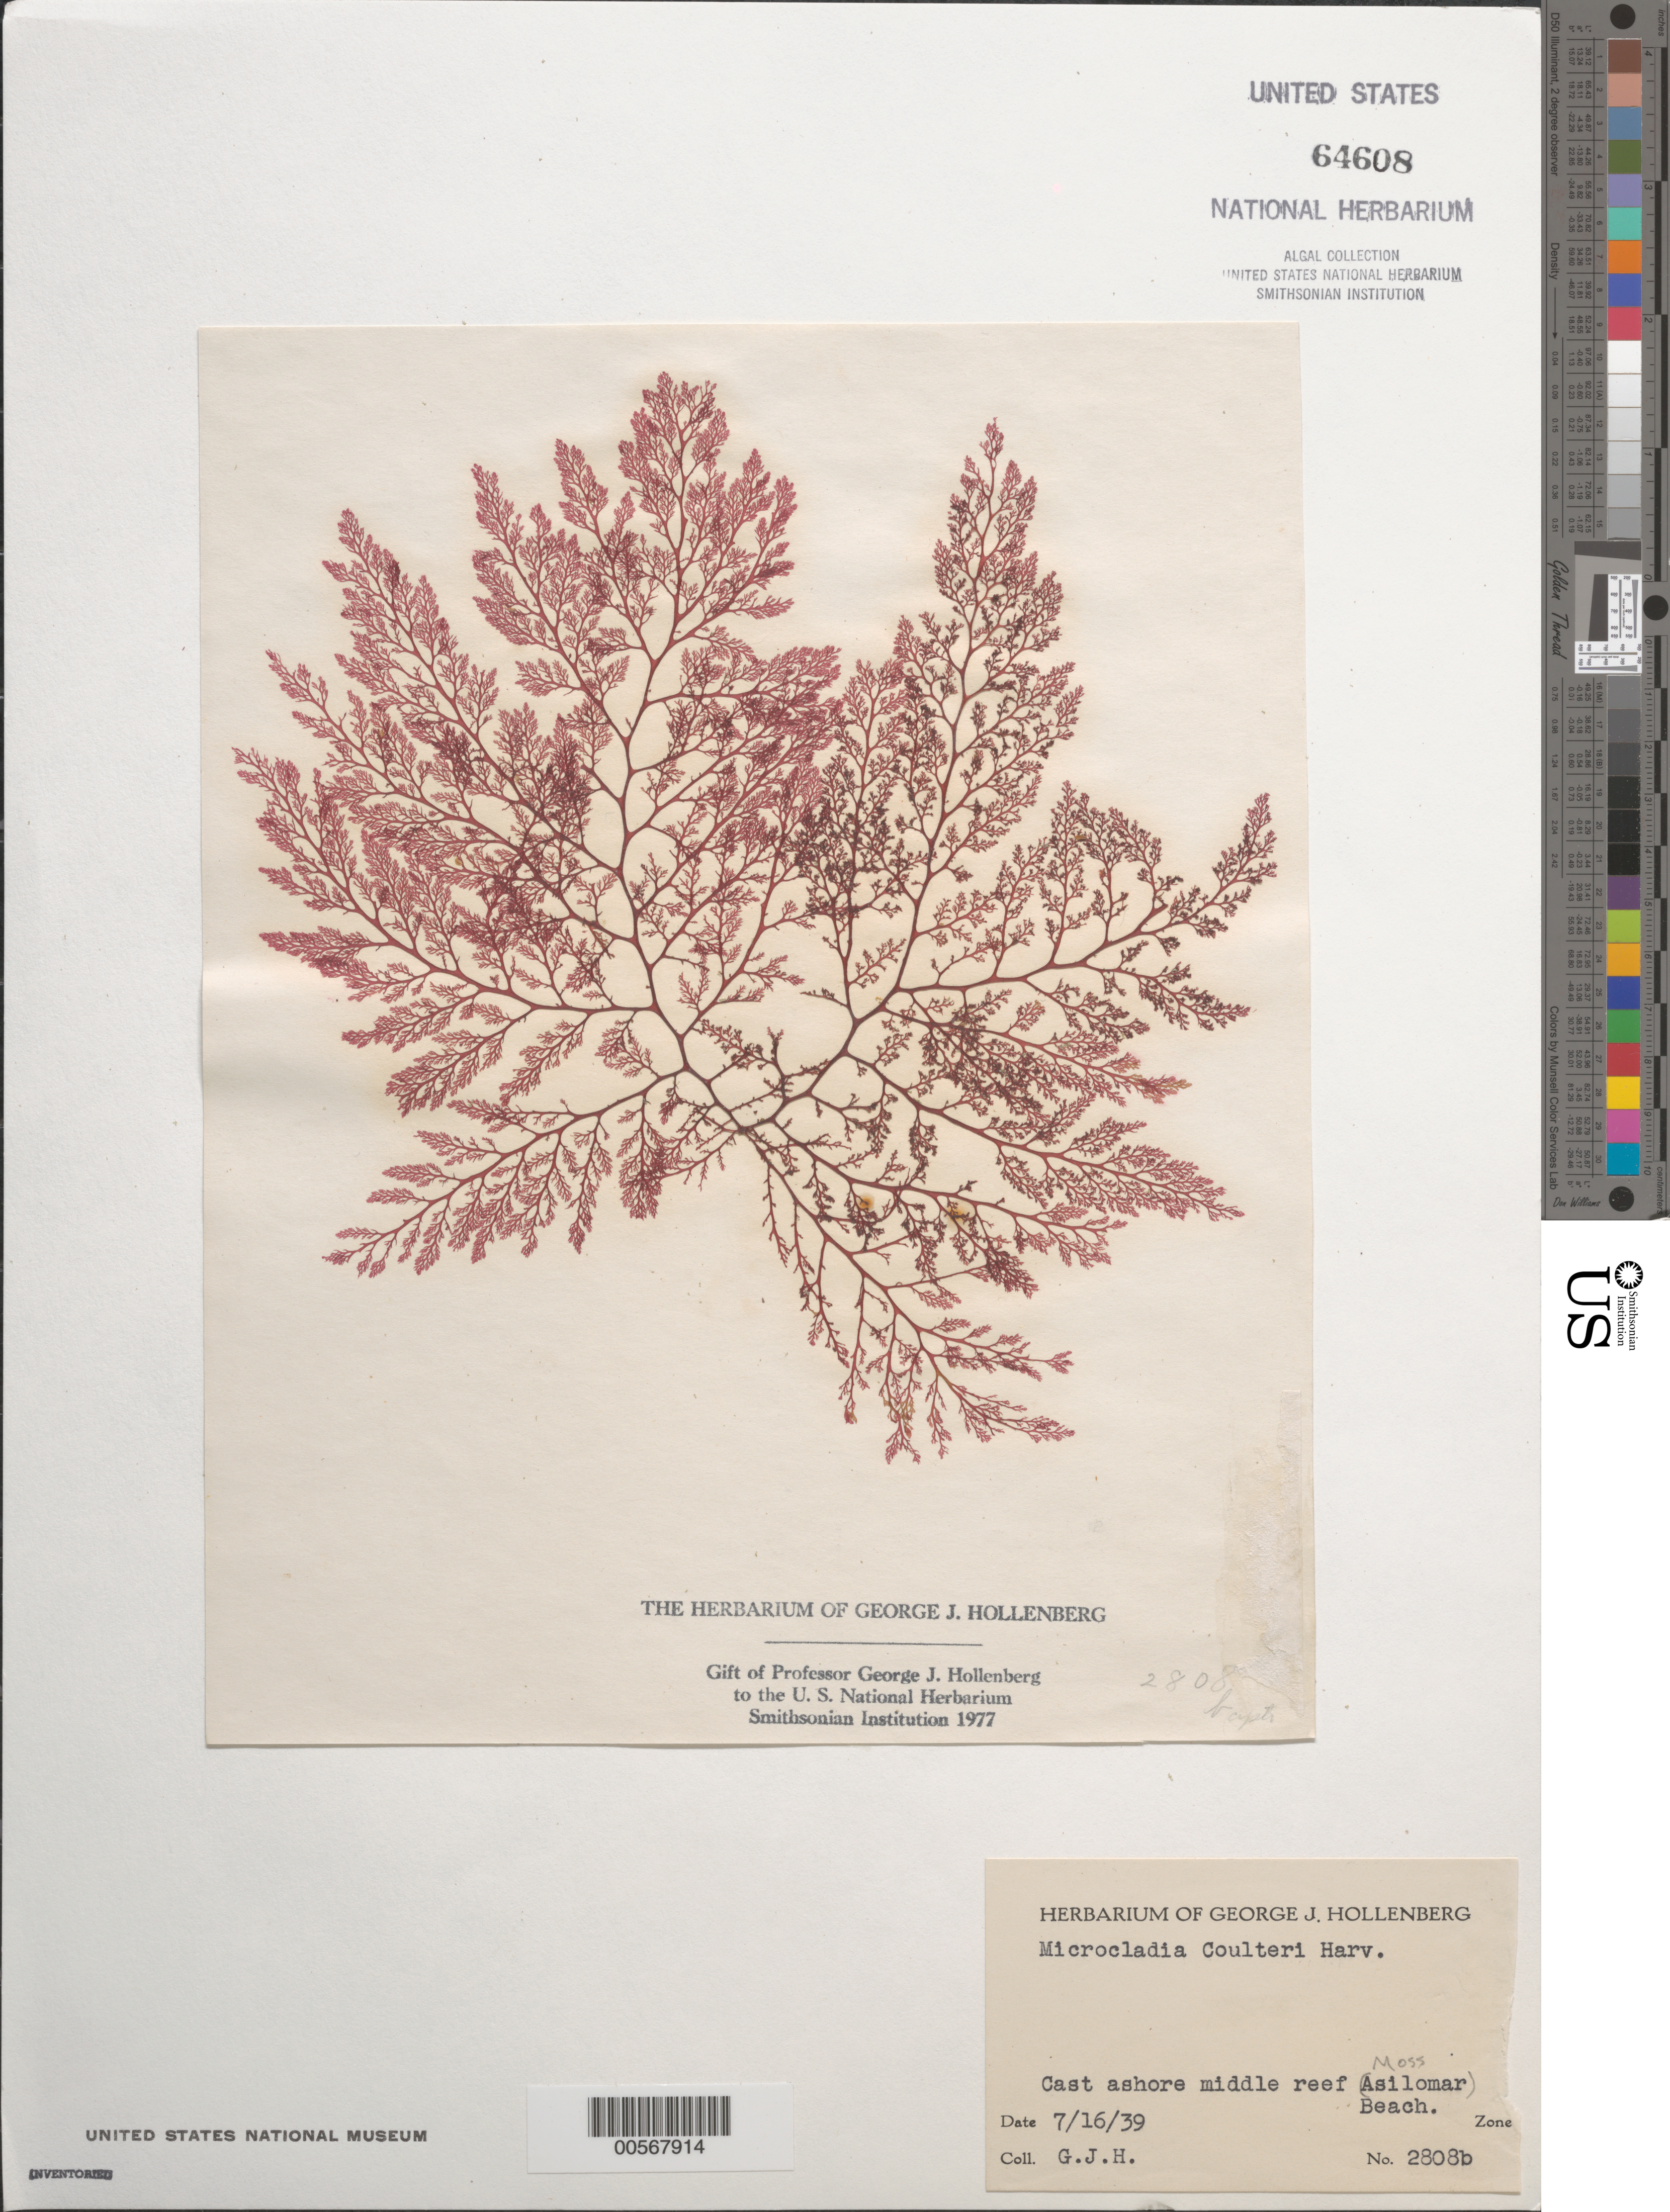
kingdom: Plantae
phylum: Rhodophyta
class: Florideophyceae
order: Ceramiales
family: Ceramiaceae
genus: Microcladia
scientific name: Microcladia coulteri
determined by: Hollenberg, George J.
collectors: G. Hollenberg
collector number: GJH 2808b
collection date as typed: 16 Jul 1939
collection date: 1939-07-16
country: United States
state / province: California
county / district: Monterey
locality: Middle Reef of Moss Beach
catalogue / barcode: US 64608